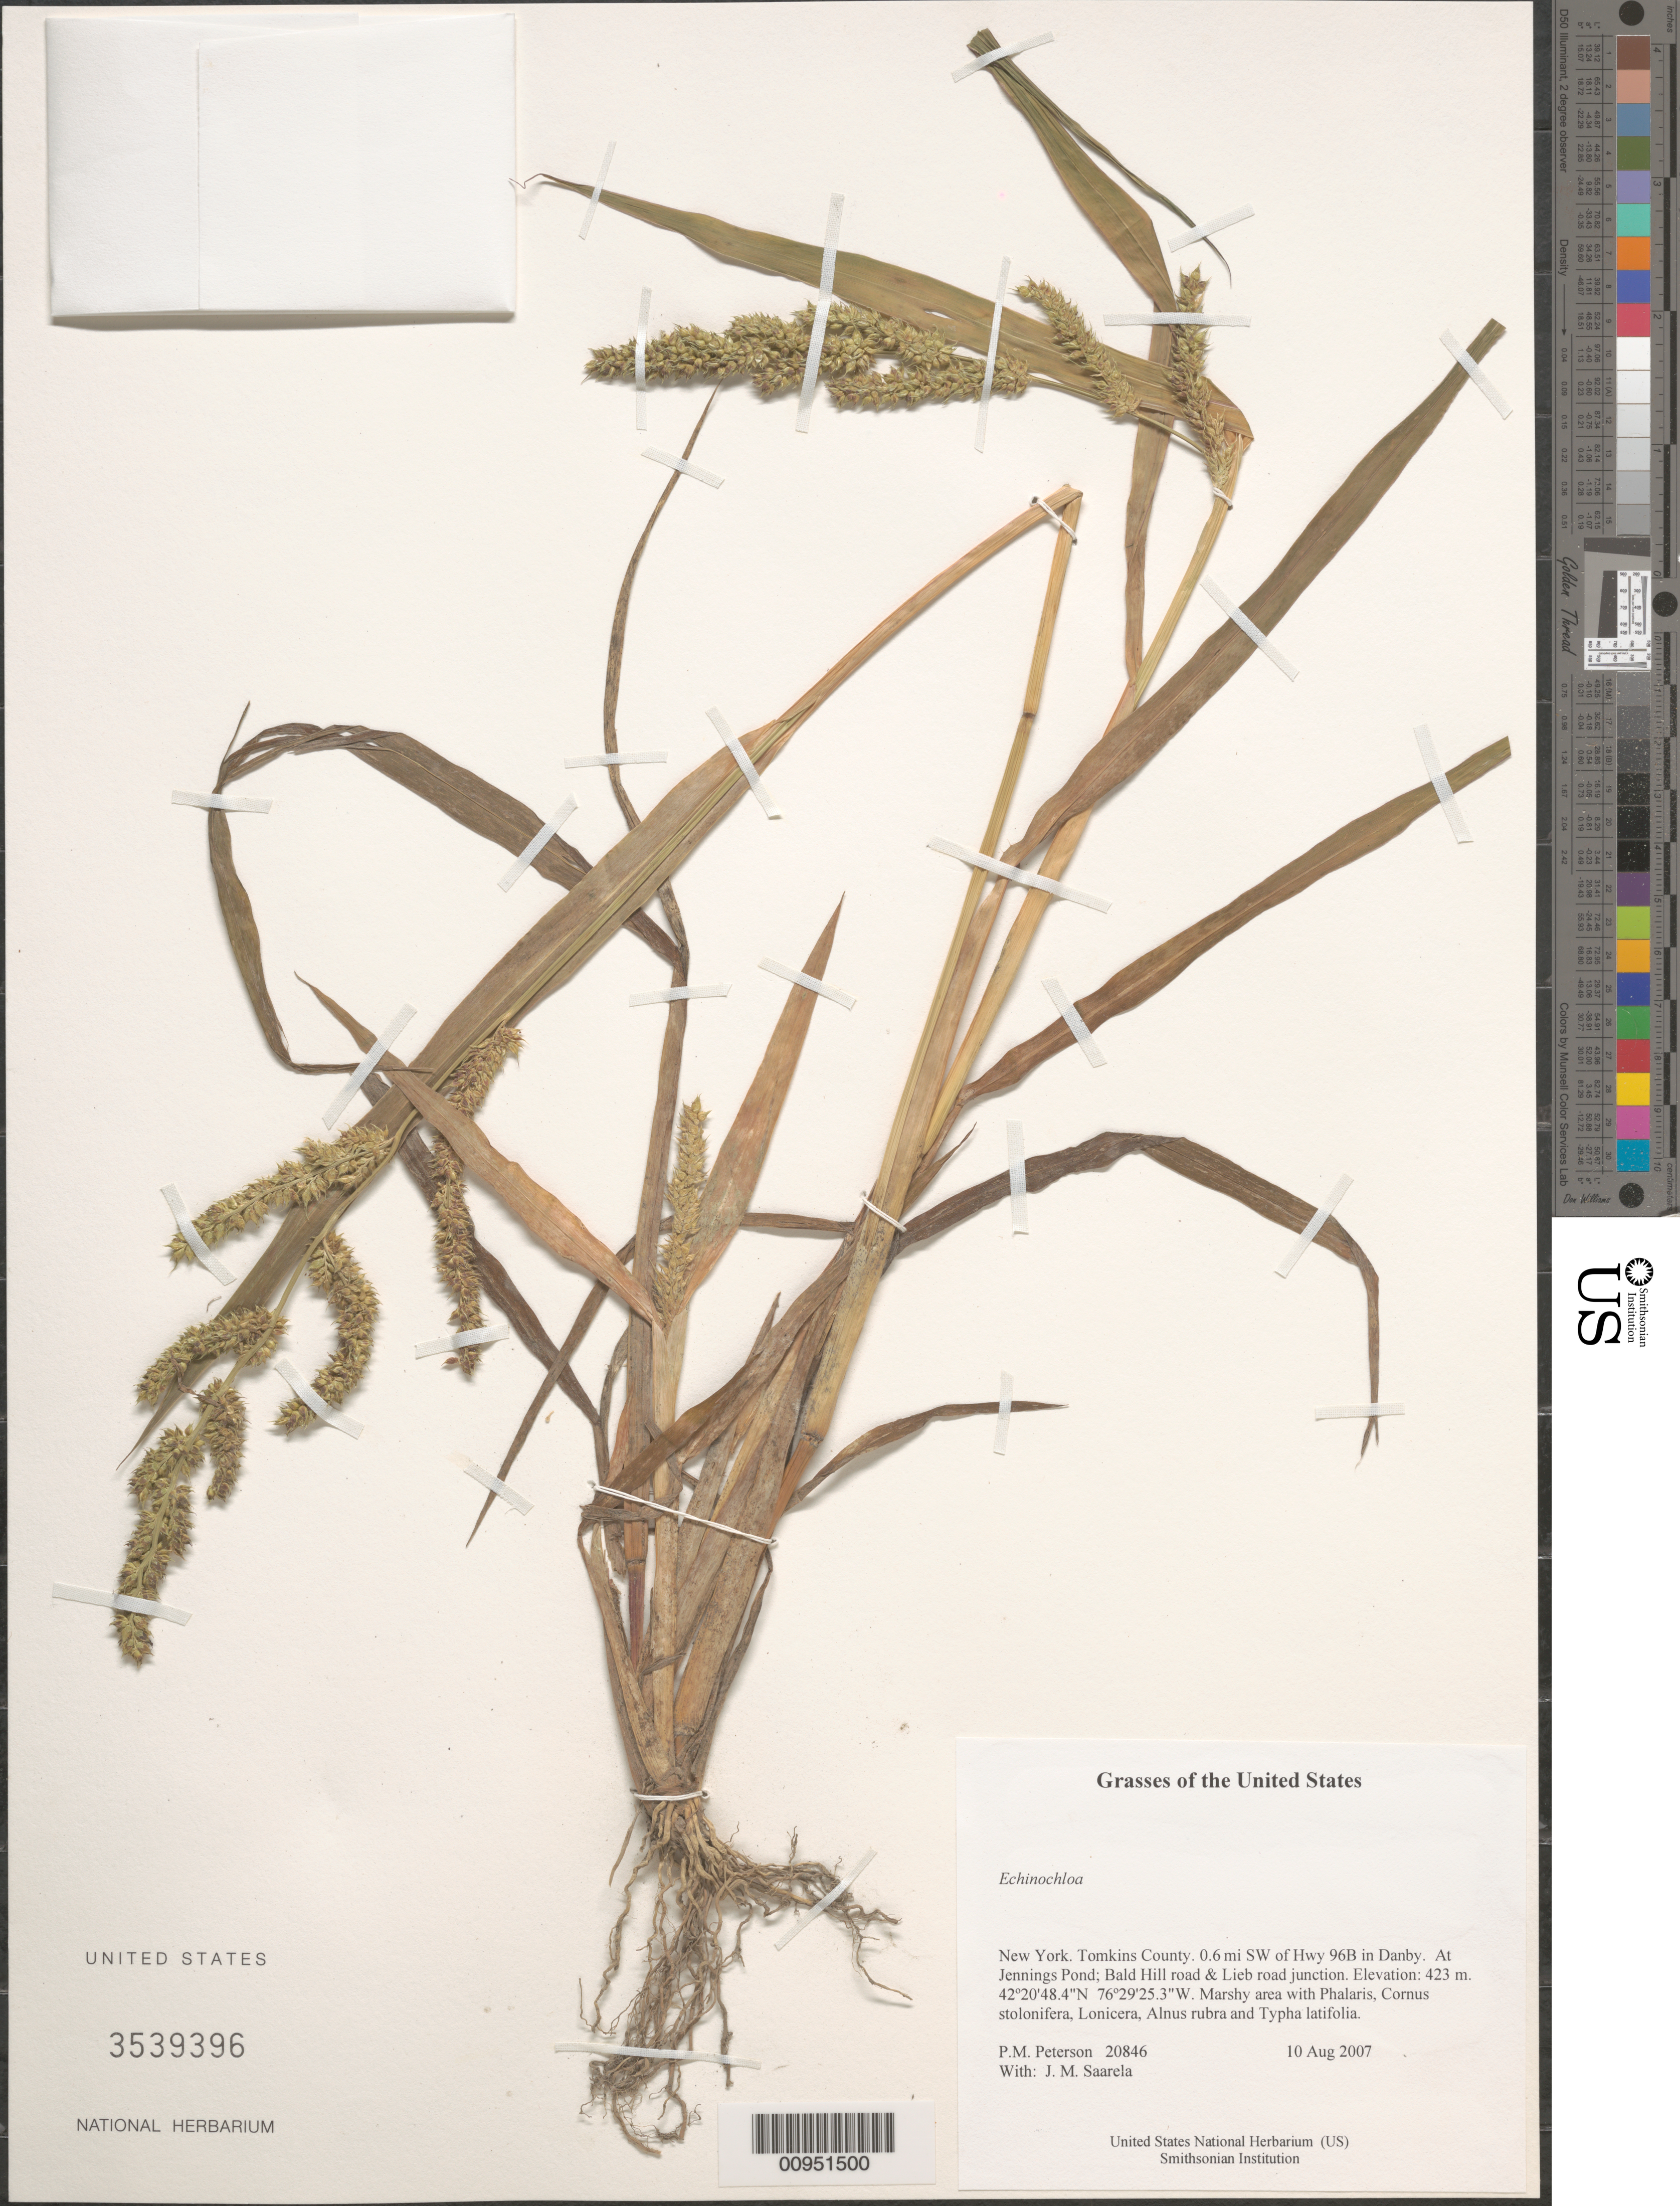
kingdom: Plantae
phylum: Tracheophyta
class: Liliopsida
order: Poales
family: Poaceae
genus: Echinochloa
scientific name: Echinochloa sp.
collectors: P. M. Peterson & J. Saarela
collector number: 20846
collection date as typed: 10 Aug 2007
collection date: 2007-08-10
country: United States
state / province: New York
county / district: Tomkins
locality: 0.6 mi SW of Hwy 96B in Danby. At Jennings Pond; Bald Hill road & Lieb road junction.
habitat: Marshy area with Phalaris, Cornus stolonifera, Lonicera, Alnus rubra and Typha latifolia.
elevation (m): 423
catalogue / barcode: US 3539396